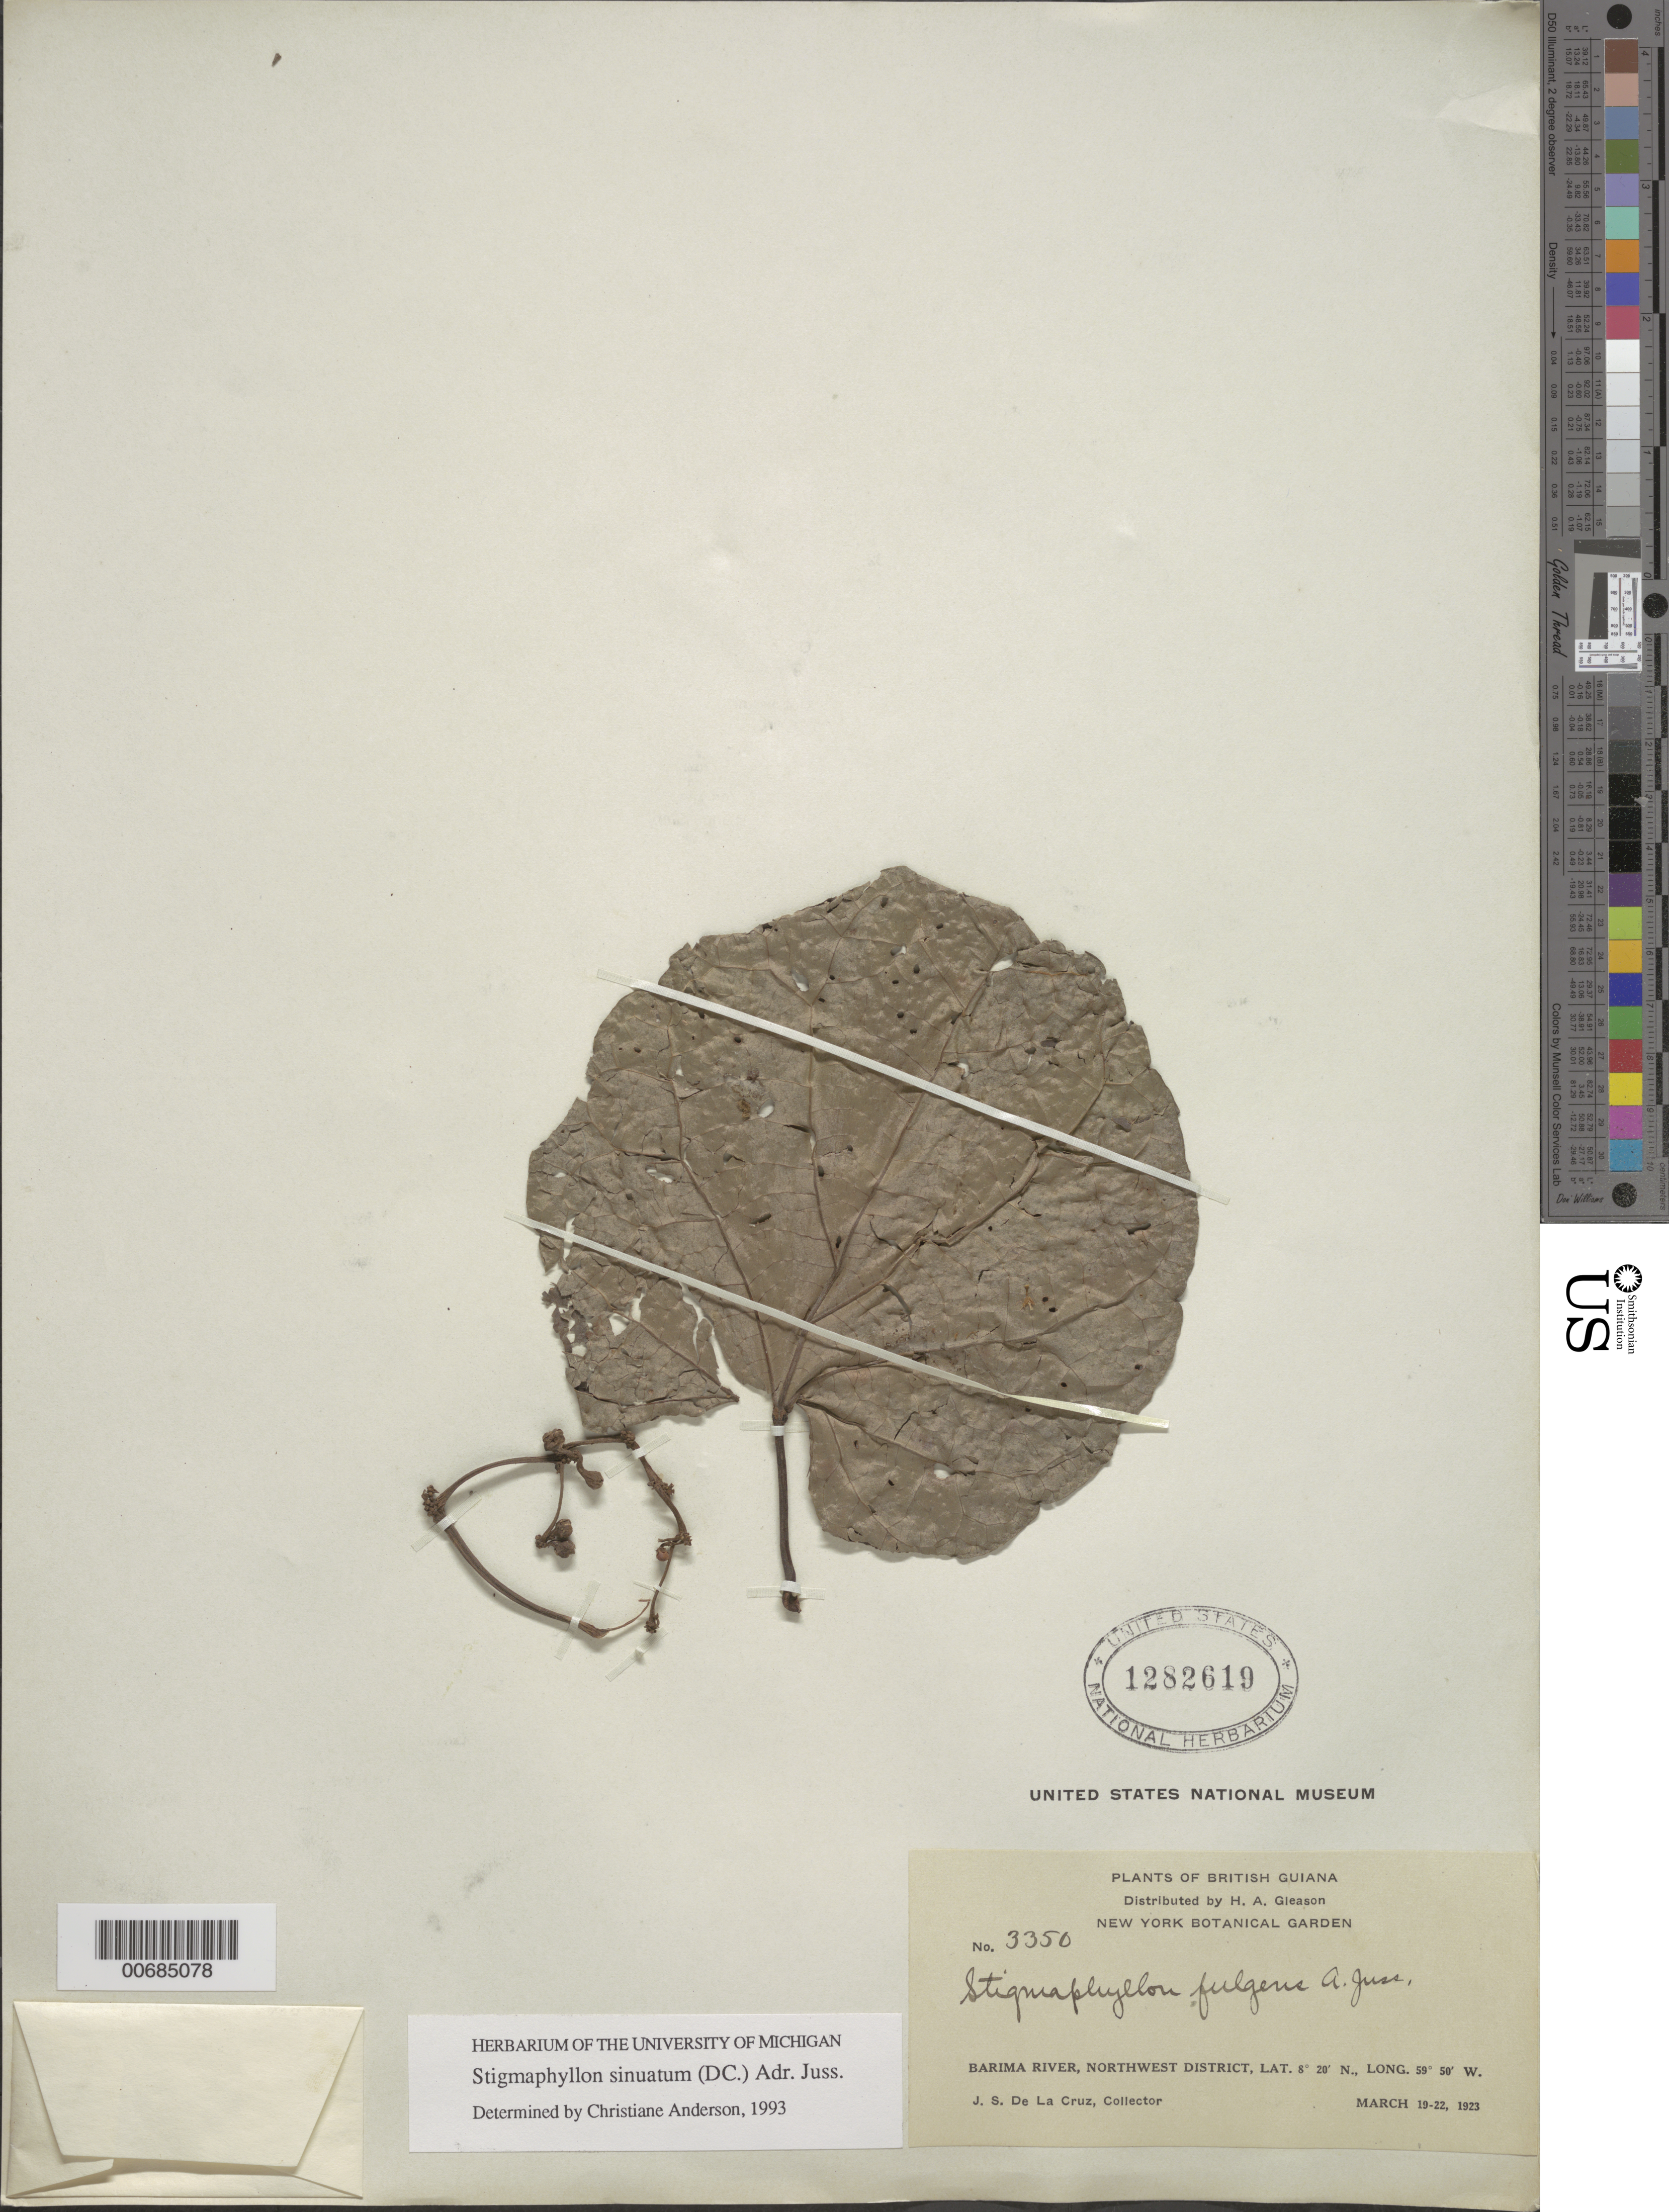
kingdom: Plantae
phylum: Tracheophyta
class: Magnoliopsida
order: Malpighiales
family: Malpighiaceae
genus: Stigmaphyllon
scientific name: Stigmaphyllon sinuatum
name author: (DC.) A. Juss.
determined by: Anderson, C.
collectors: J. S. de la Cruz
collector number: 3350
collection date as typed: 19-Mar-23 to 22-Mar-23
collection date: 1923-03-19/1923-03-22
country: Guyana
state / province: Barima-Waini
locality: Barima R., NW District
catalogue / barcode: US 1282619